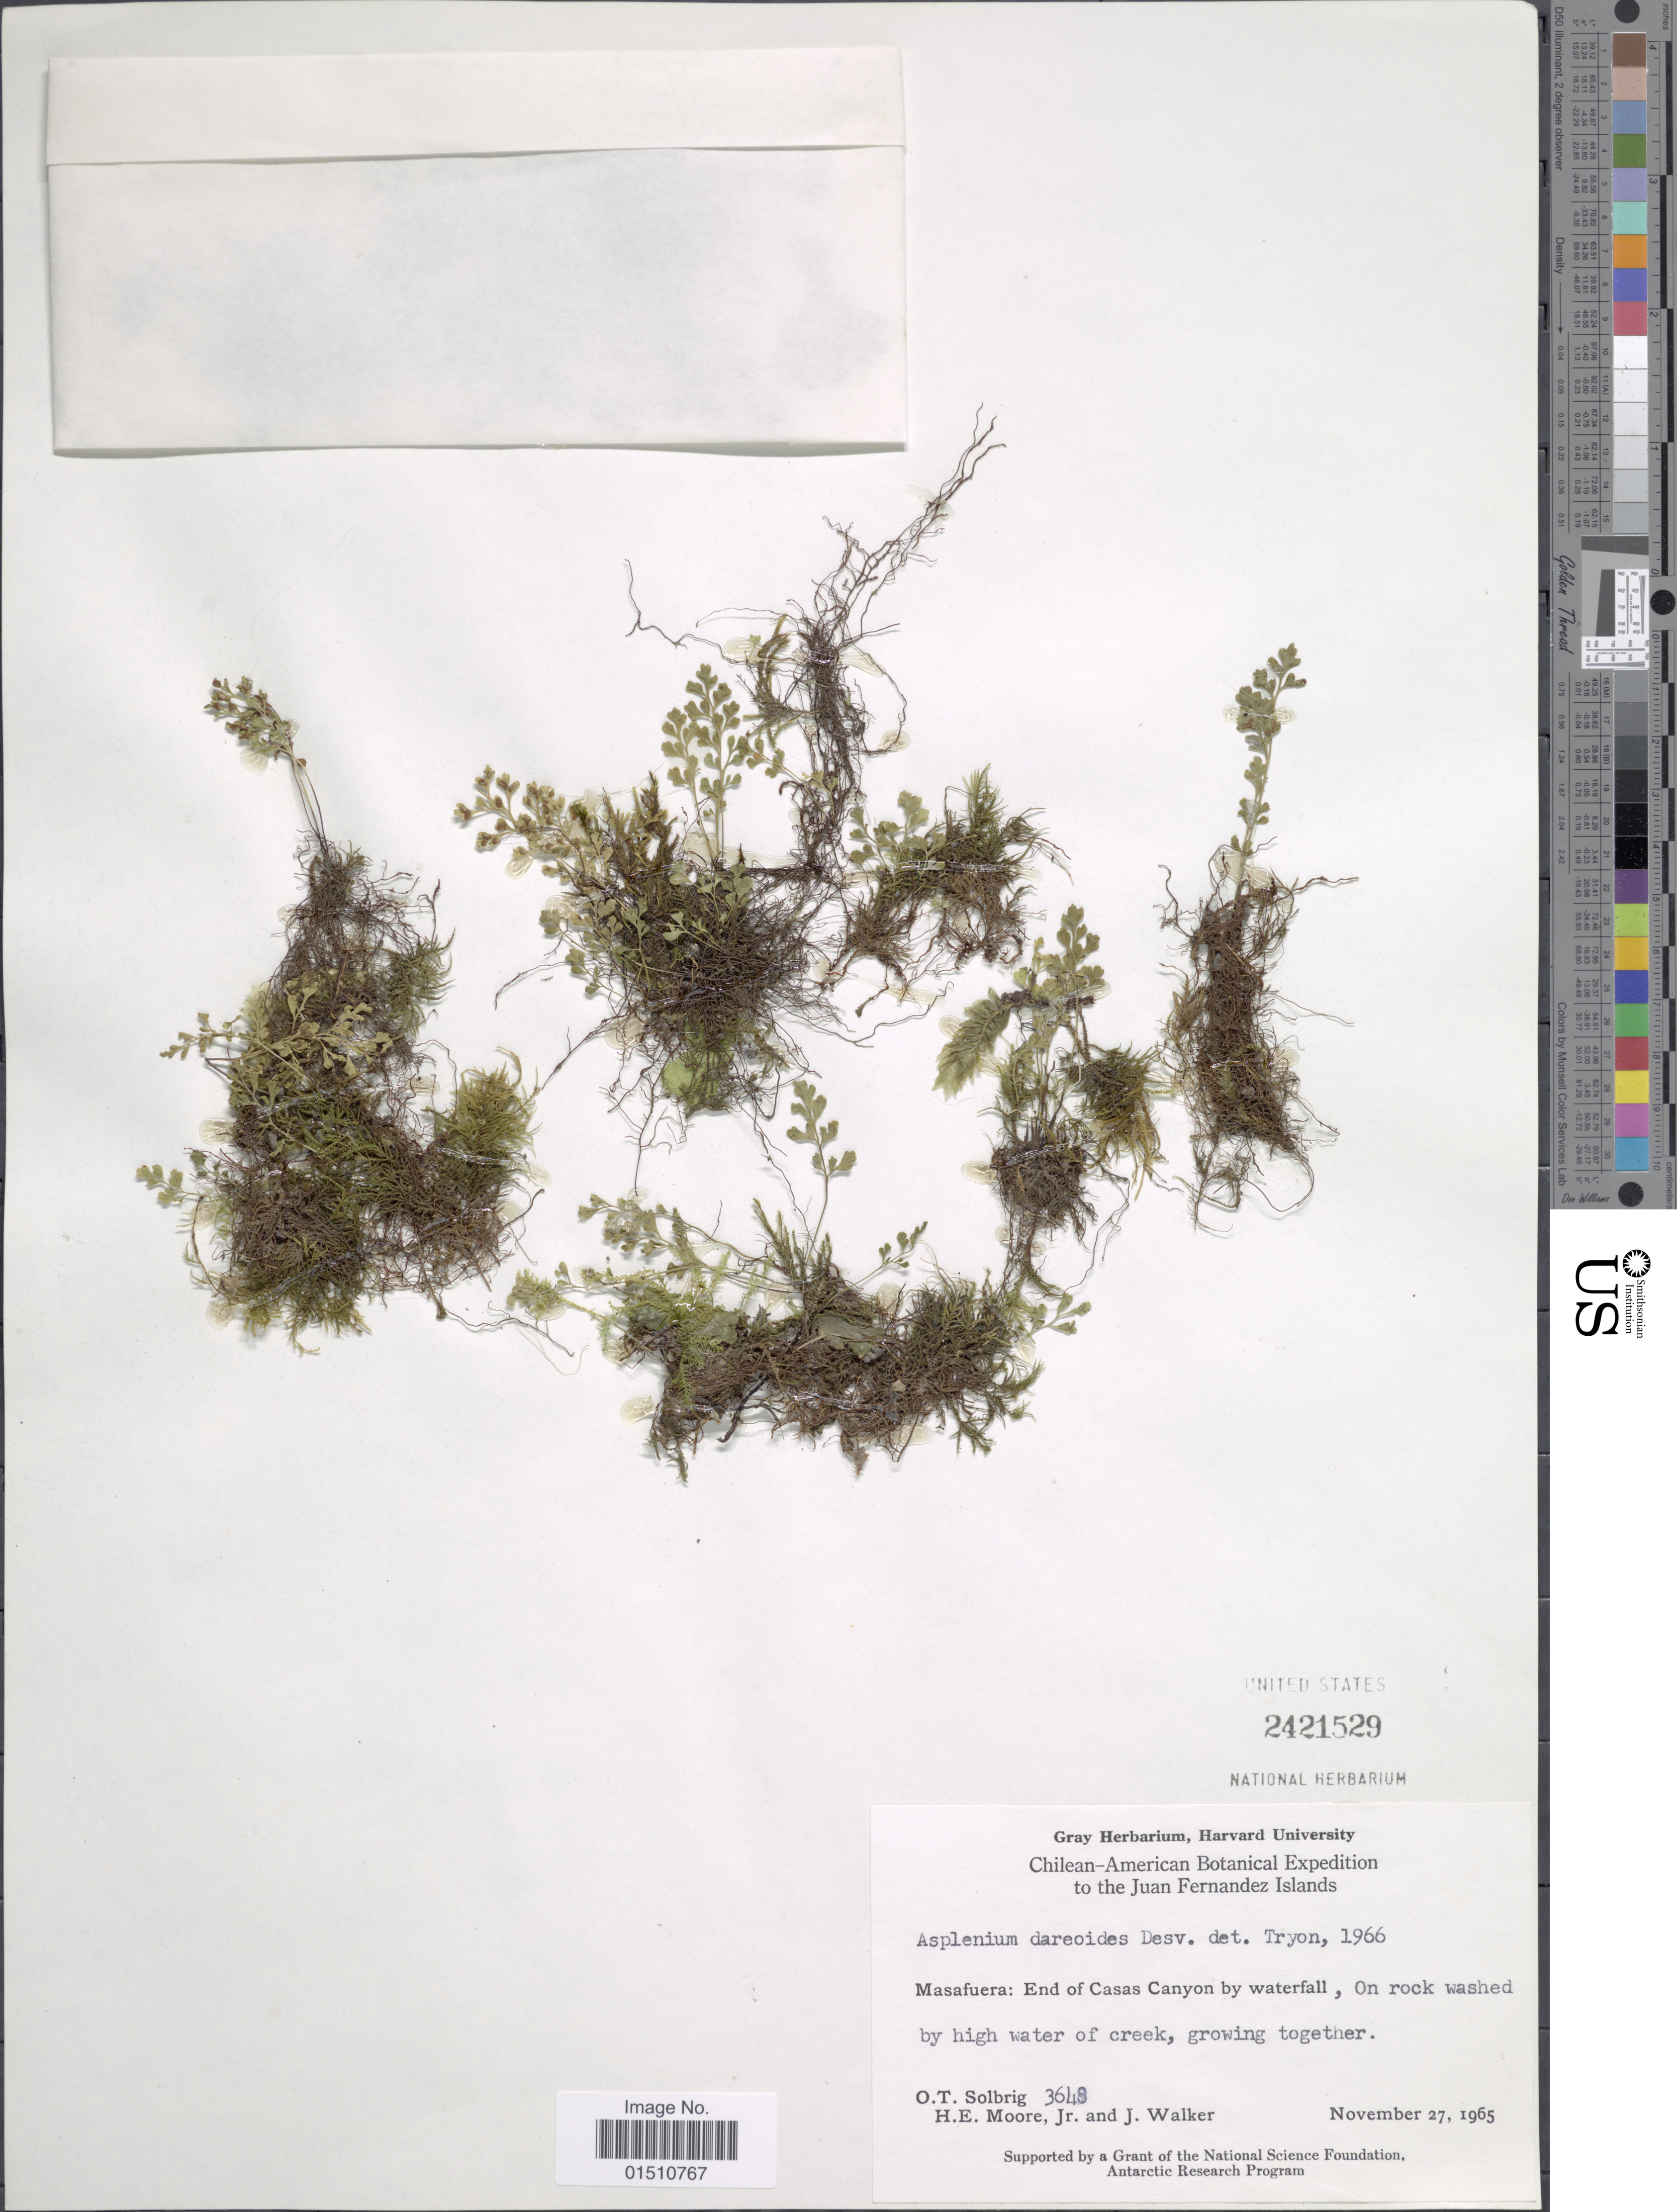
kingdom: Plantae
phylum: Tracheophyta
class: Polypodiopsida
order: Polypodiales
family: Aspleniaceae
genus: Asplenium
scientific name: Asplenium dareoides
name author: Desv.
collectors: O. T. Solbrig, H. E. Moore & J. Walker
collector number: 3648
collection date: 1965-11-27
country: Chile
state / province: Valparaíso (V)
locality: Juan Fernandez Islands, Masafuera: End of Casas Canyon by waterfall.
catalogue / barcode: US 2421529